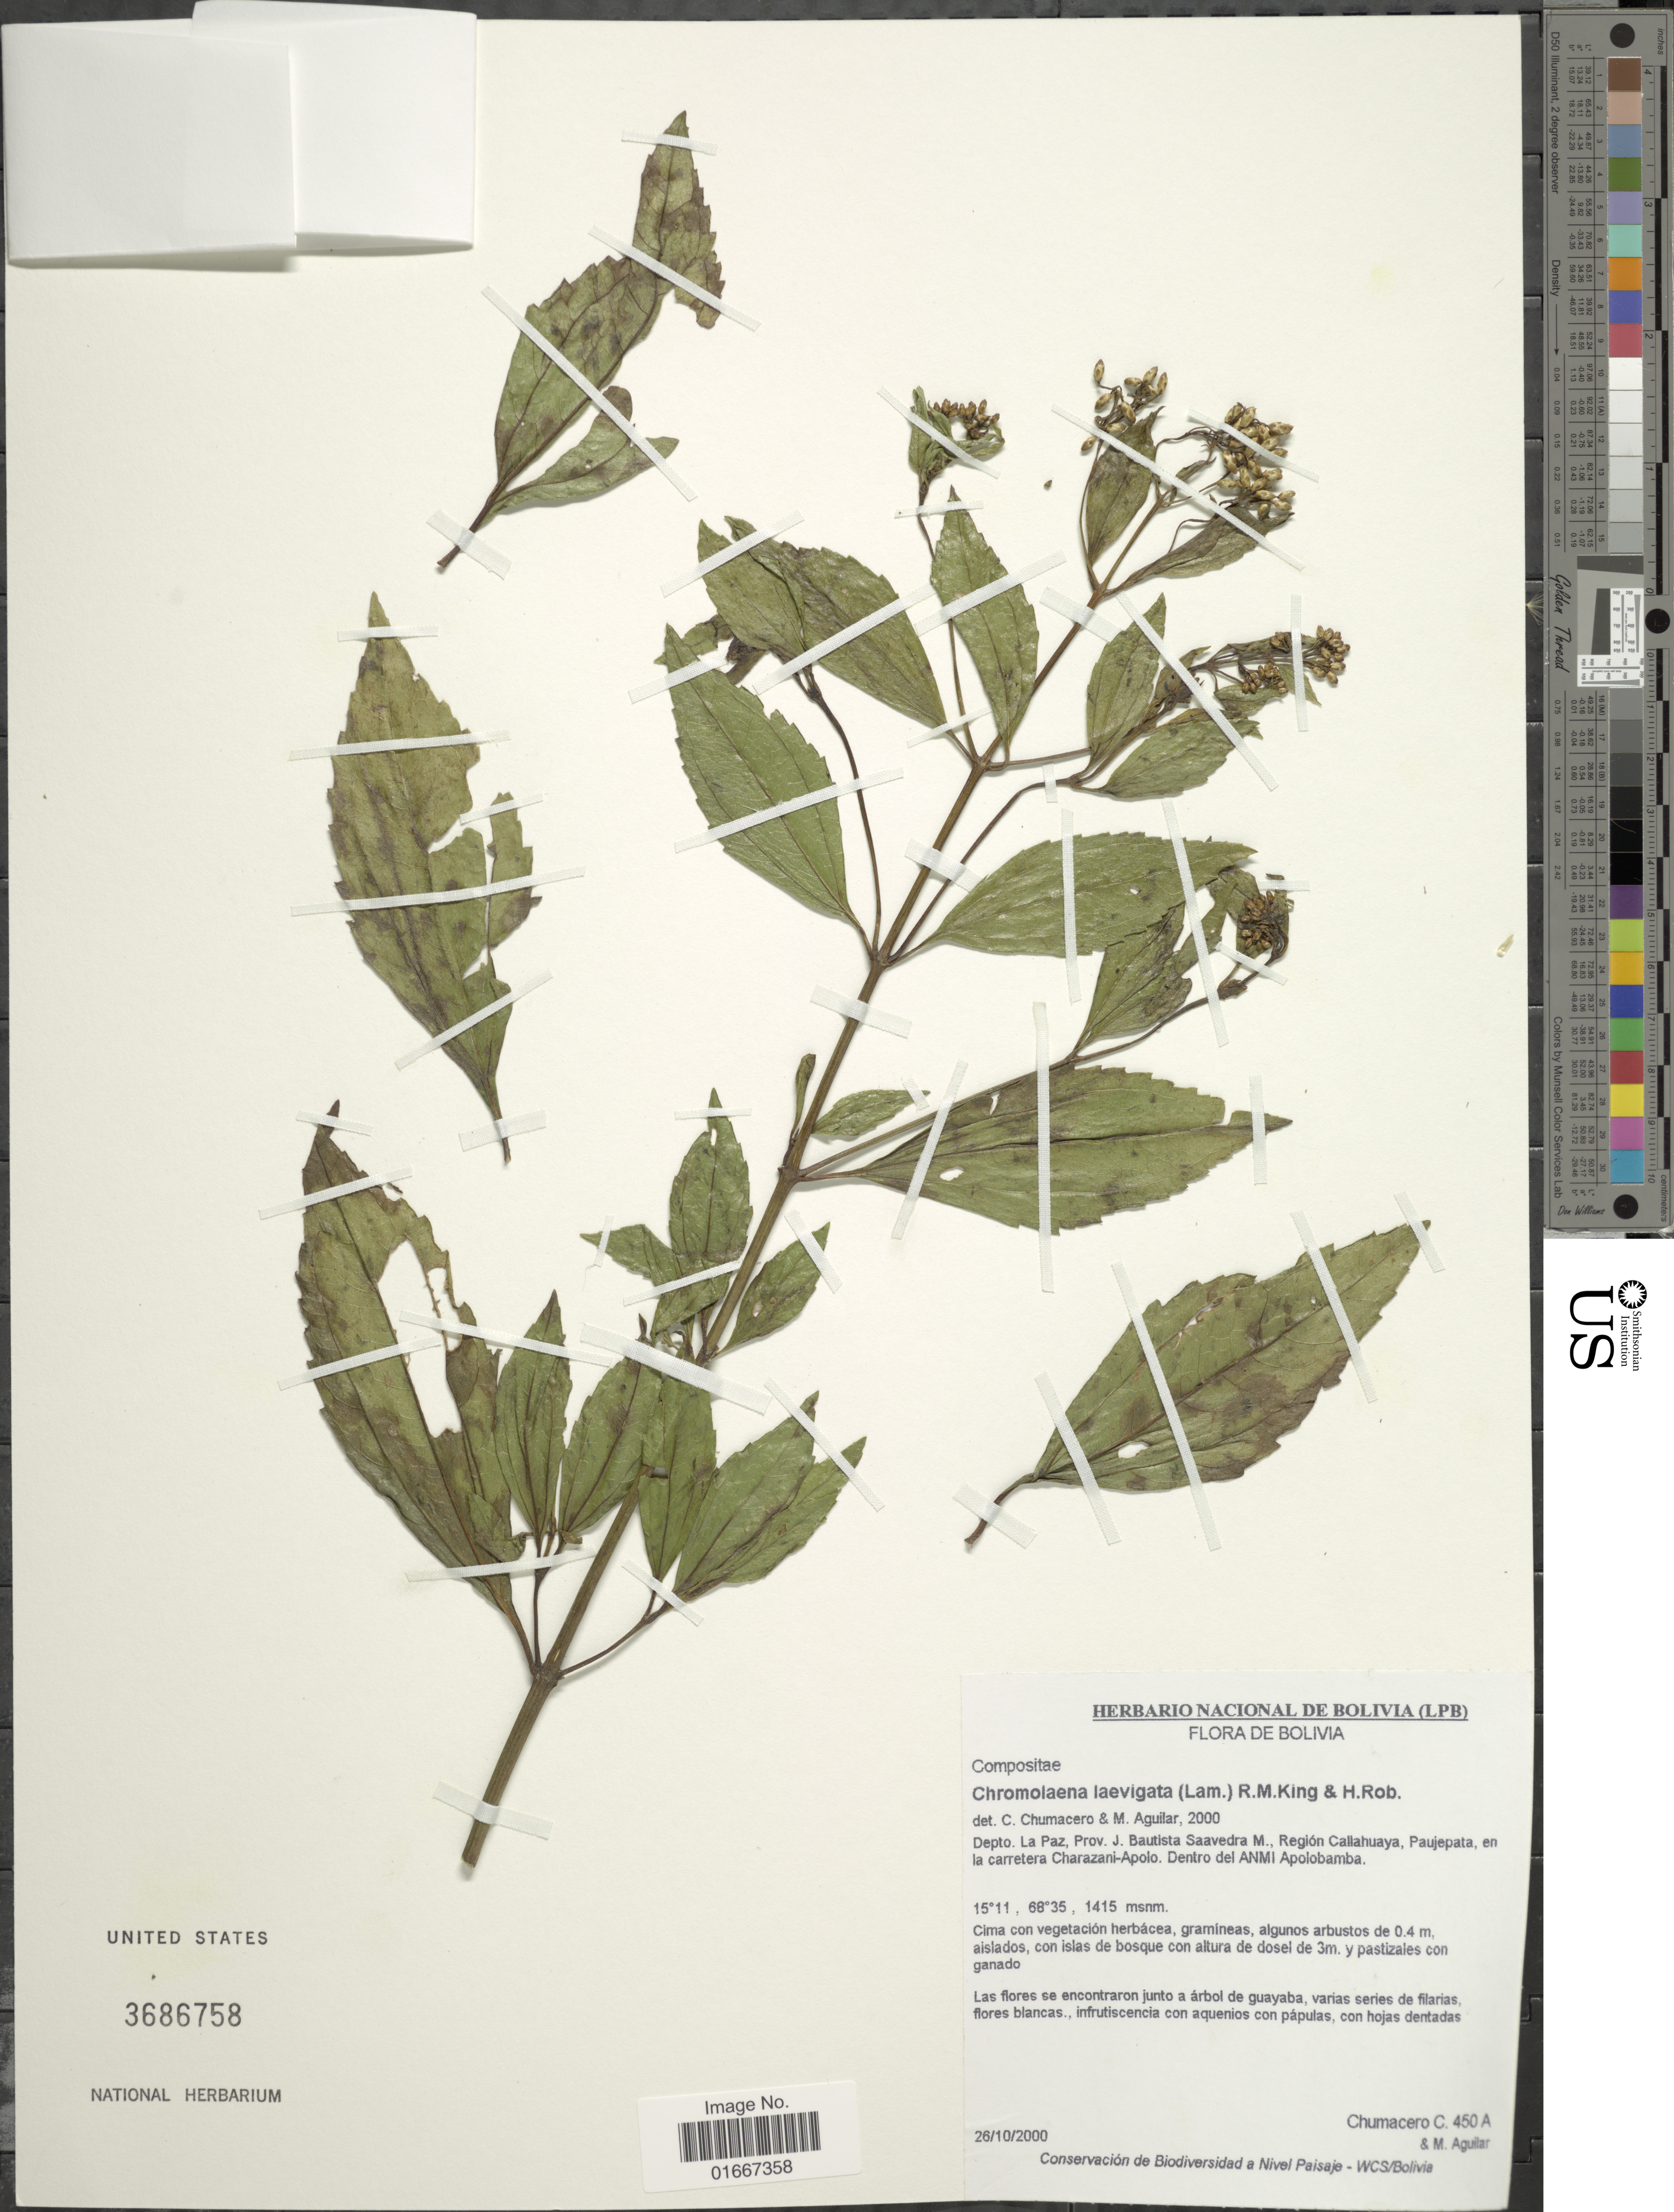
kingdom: Plantae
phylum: Tracheophyta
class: Magnoliopsida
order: Asterales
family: Asteraceae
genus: Chromolaena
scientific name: Chromolaena laevigata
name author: (Lam.) R.M. King & H. Rob.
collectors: C. Chumacero & M. Aguilar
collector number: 450A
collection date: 2000-10-26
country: Bolivia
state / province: La Paz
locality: Prov. J. Bautista Saavedra M. Region Callahuaya, Paujepata, en la carretera Charazani-Apolo. Dentro del ANMI Apolobamba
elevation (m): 1415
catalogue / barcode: US 3686758